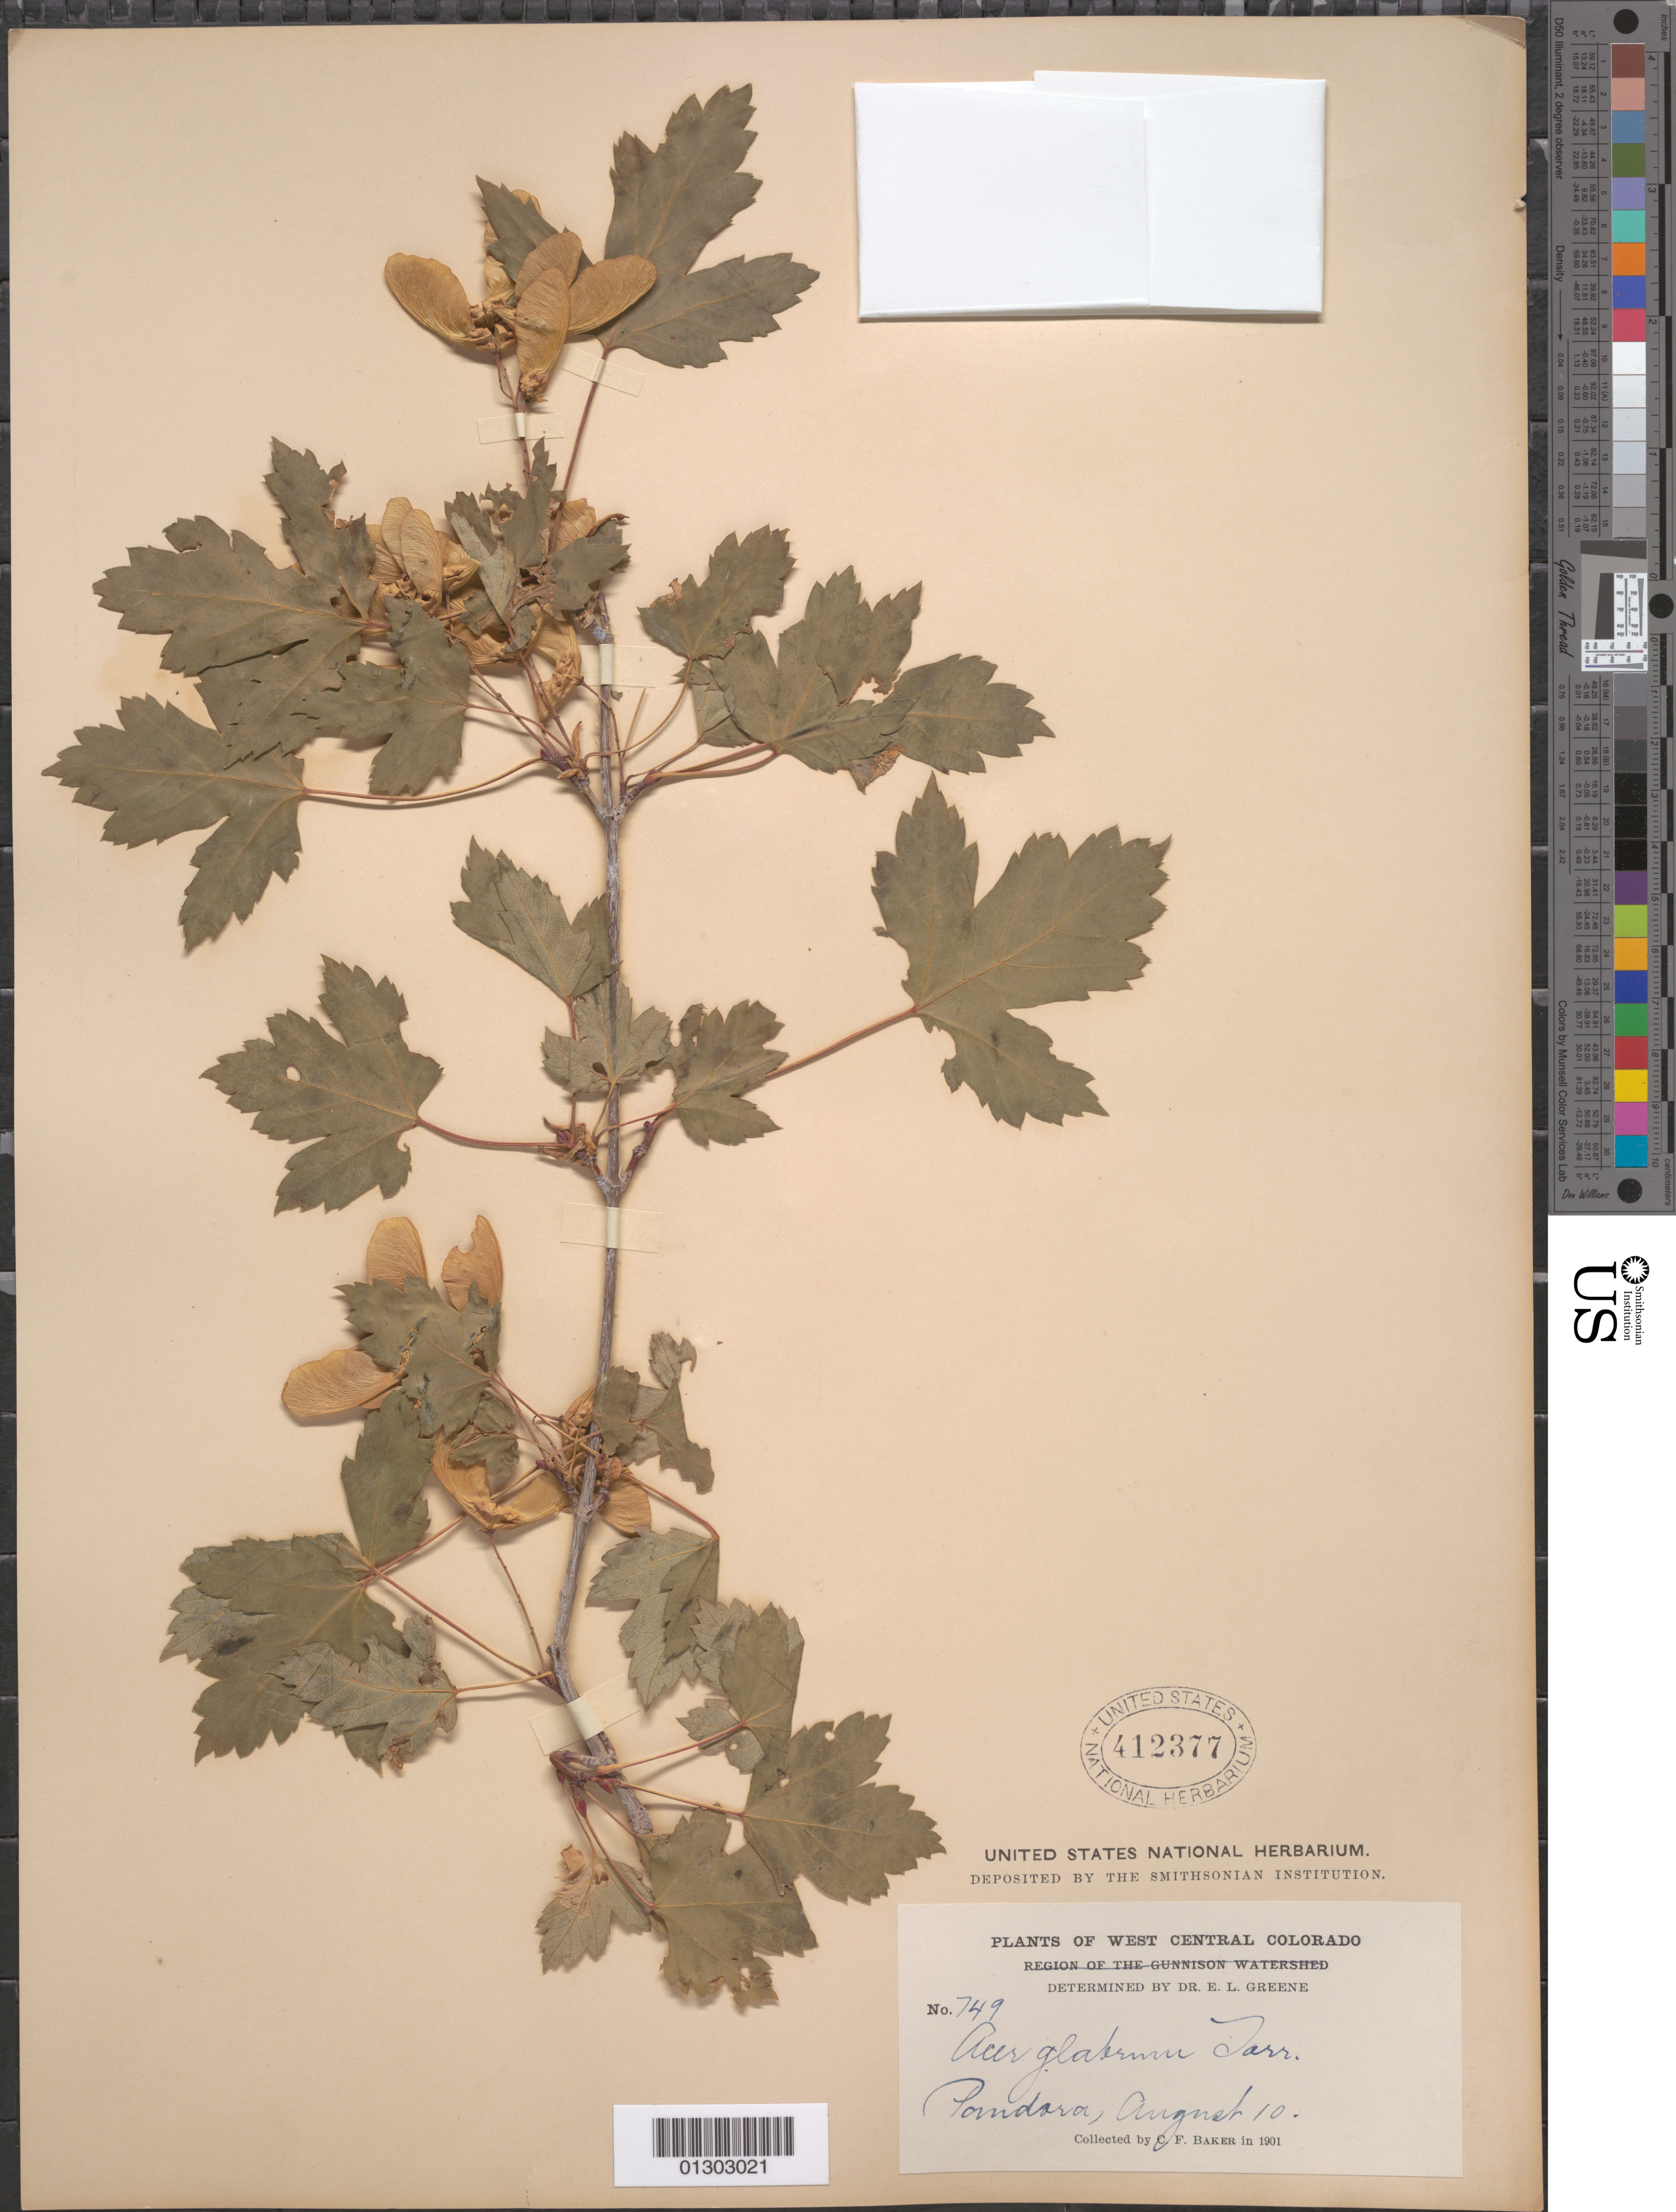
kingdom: Plantae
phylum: Tracheophyta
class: Magnoliopsida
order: Sapindales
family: Sapindaceae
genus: Acer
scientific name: Acer glabrum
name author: Torr.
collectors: C. F. Baker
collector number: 749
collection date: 1901-08-10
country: United States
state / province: Colorado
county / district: San Miguel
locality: Pandora.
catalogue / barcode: US 412377